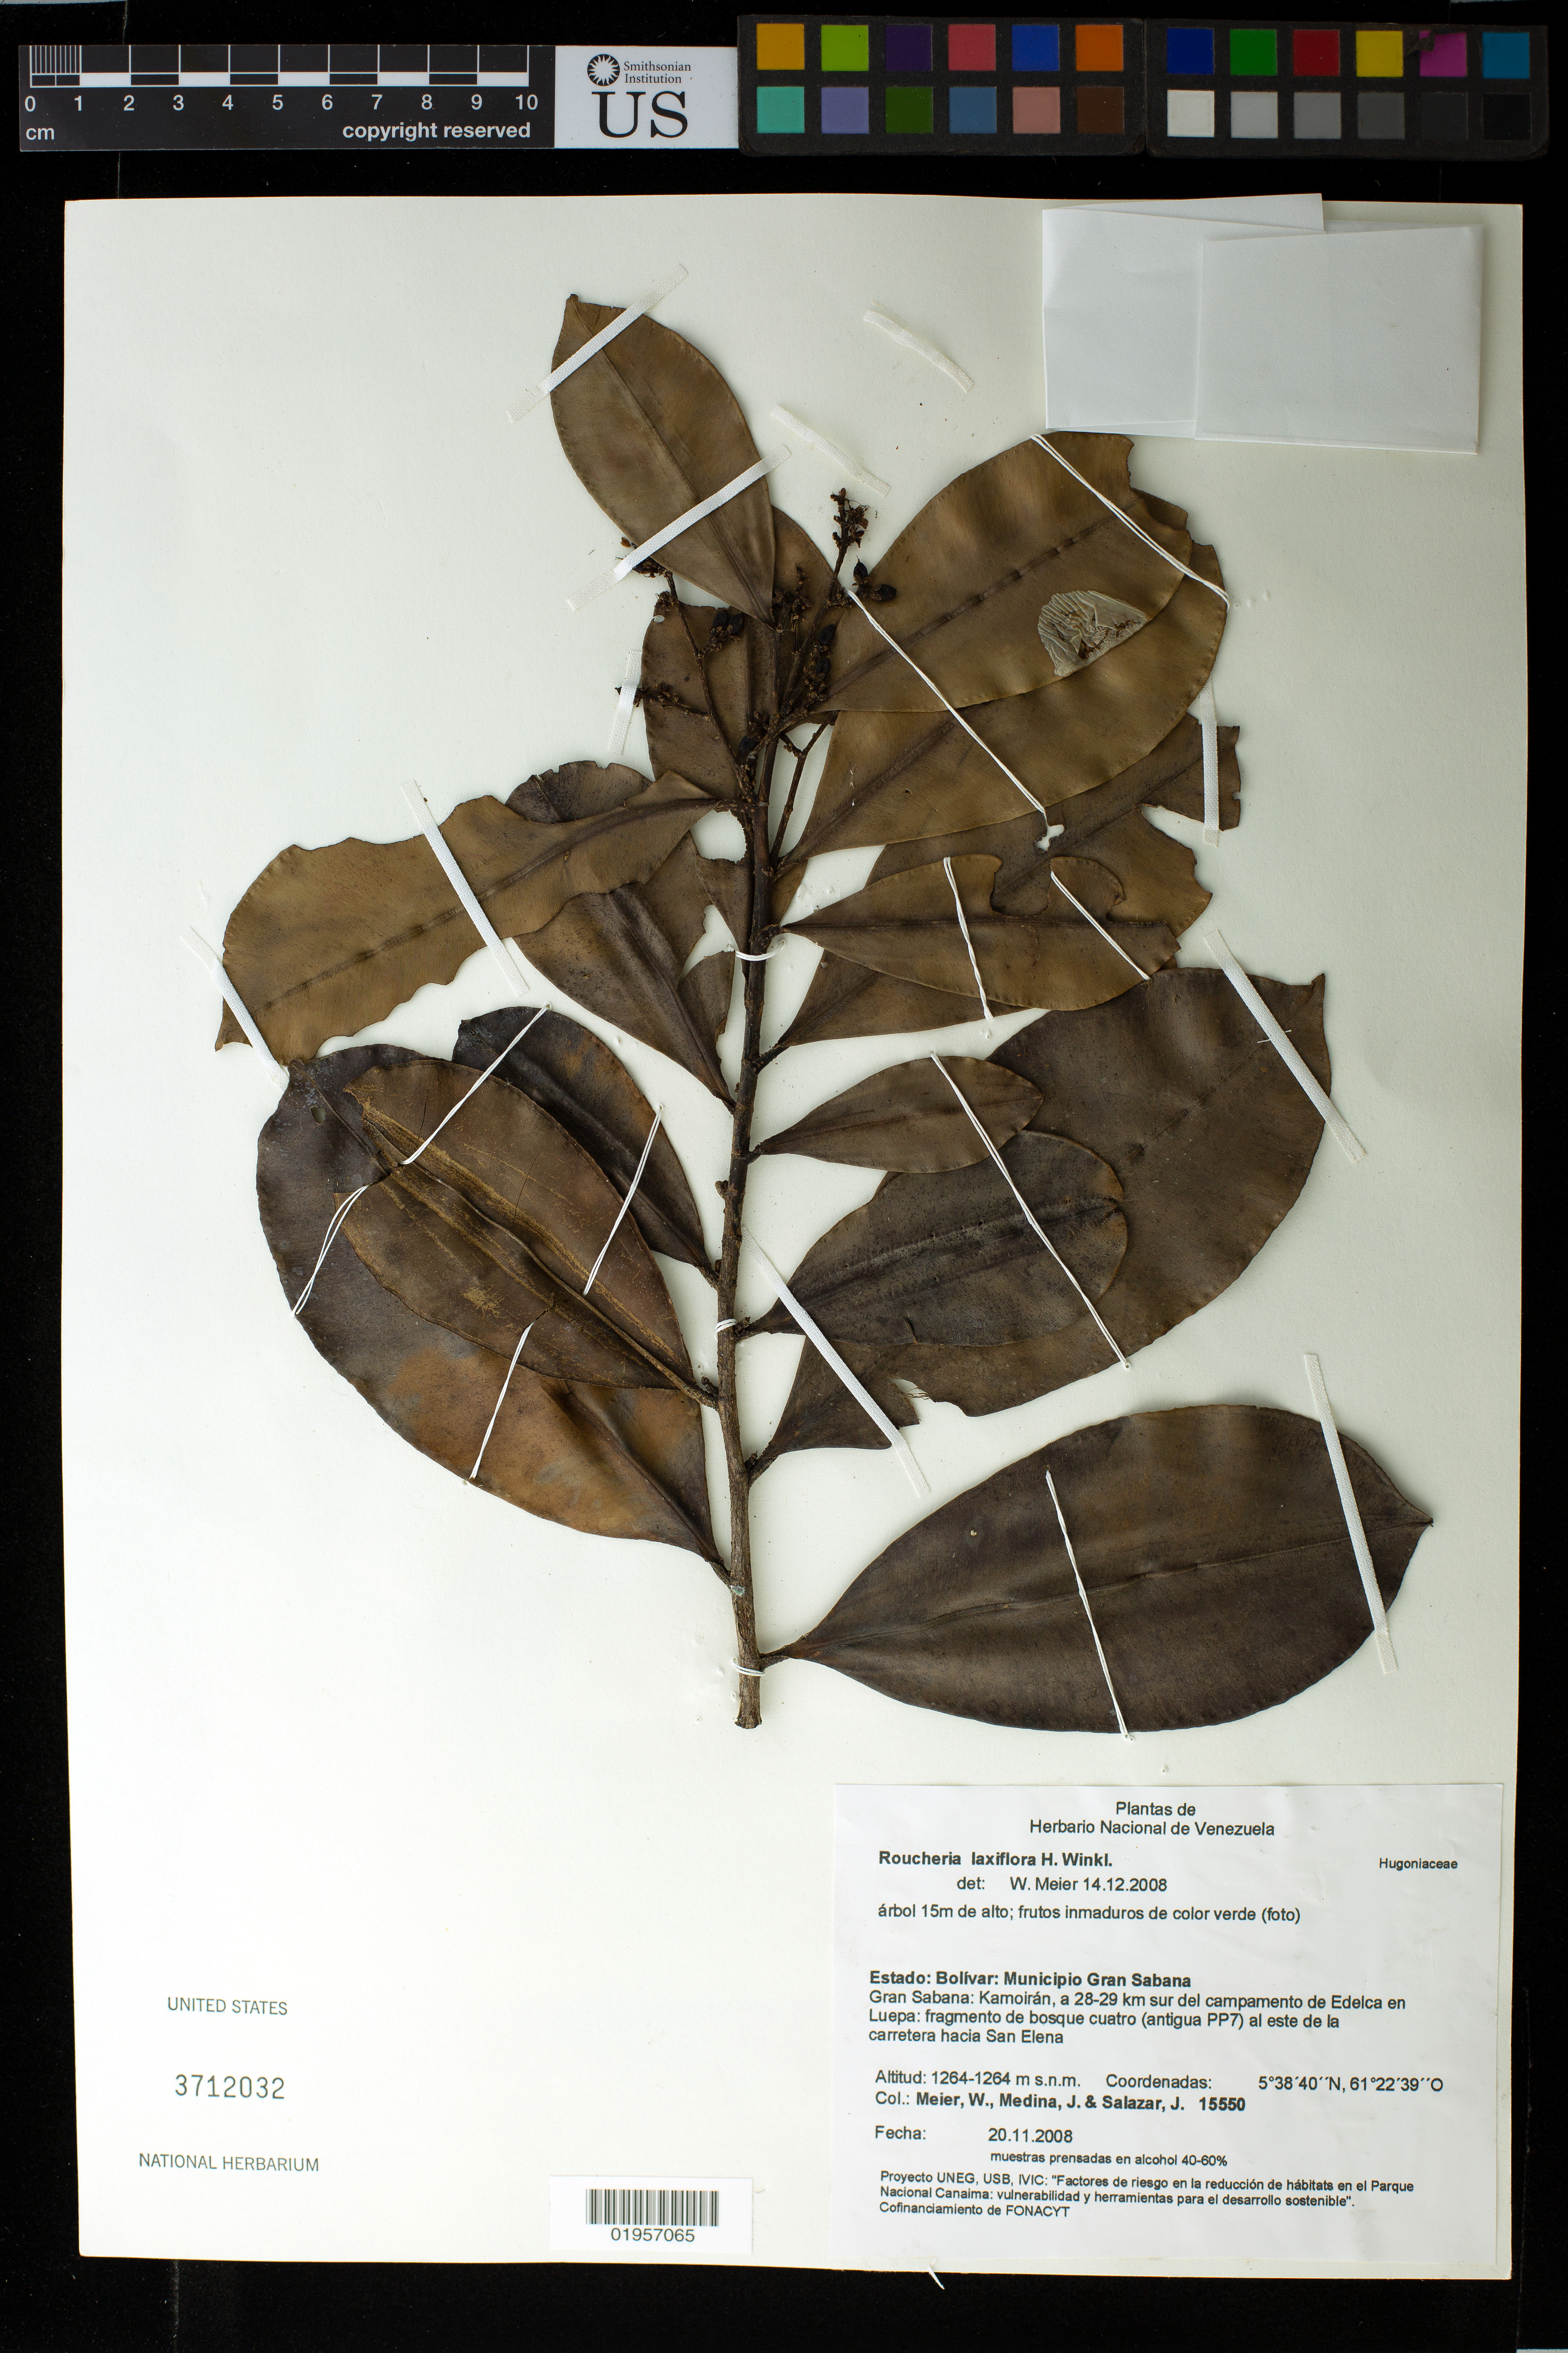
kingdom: Plantae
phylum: Tracheophyta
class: Magnoliopsida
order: Malpighiales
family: Linaceae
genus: Roucheria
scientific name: Roucheria laxiflora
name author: H. Winkl.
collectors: W. Meier, J. Medina & J. Salazar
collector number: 15550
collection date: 2008-11-20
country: Venezuela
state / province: Bolivar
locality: Municipio Gran Sabana. Gran Sabana, Kamoirán, a 28-29 km sur del campamento de Edelca en Luepa, al este de la carretera hacia San Elena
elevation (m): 1264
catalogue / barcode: US 3712032